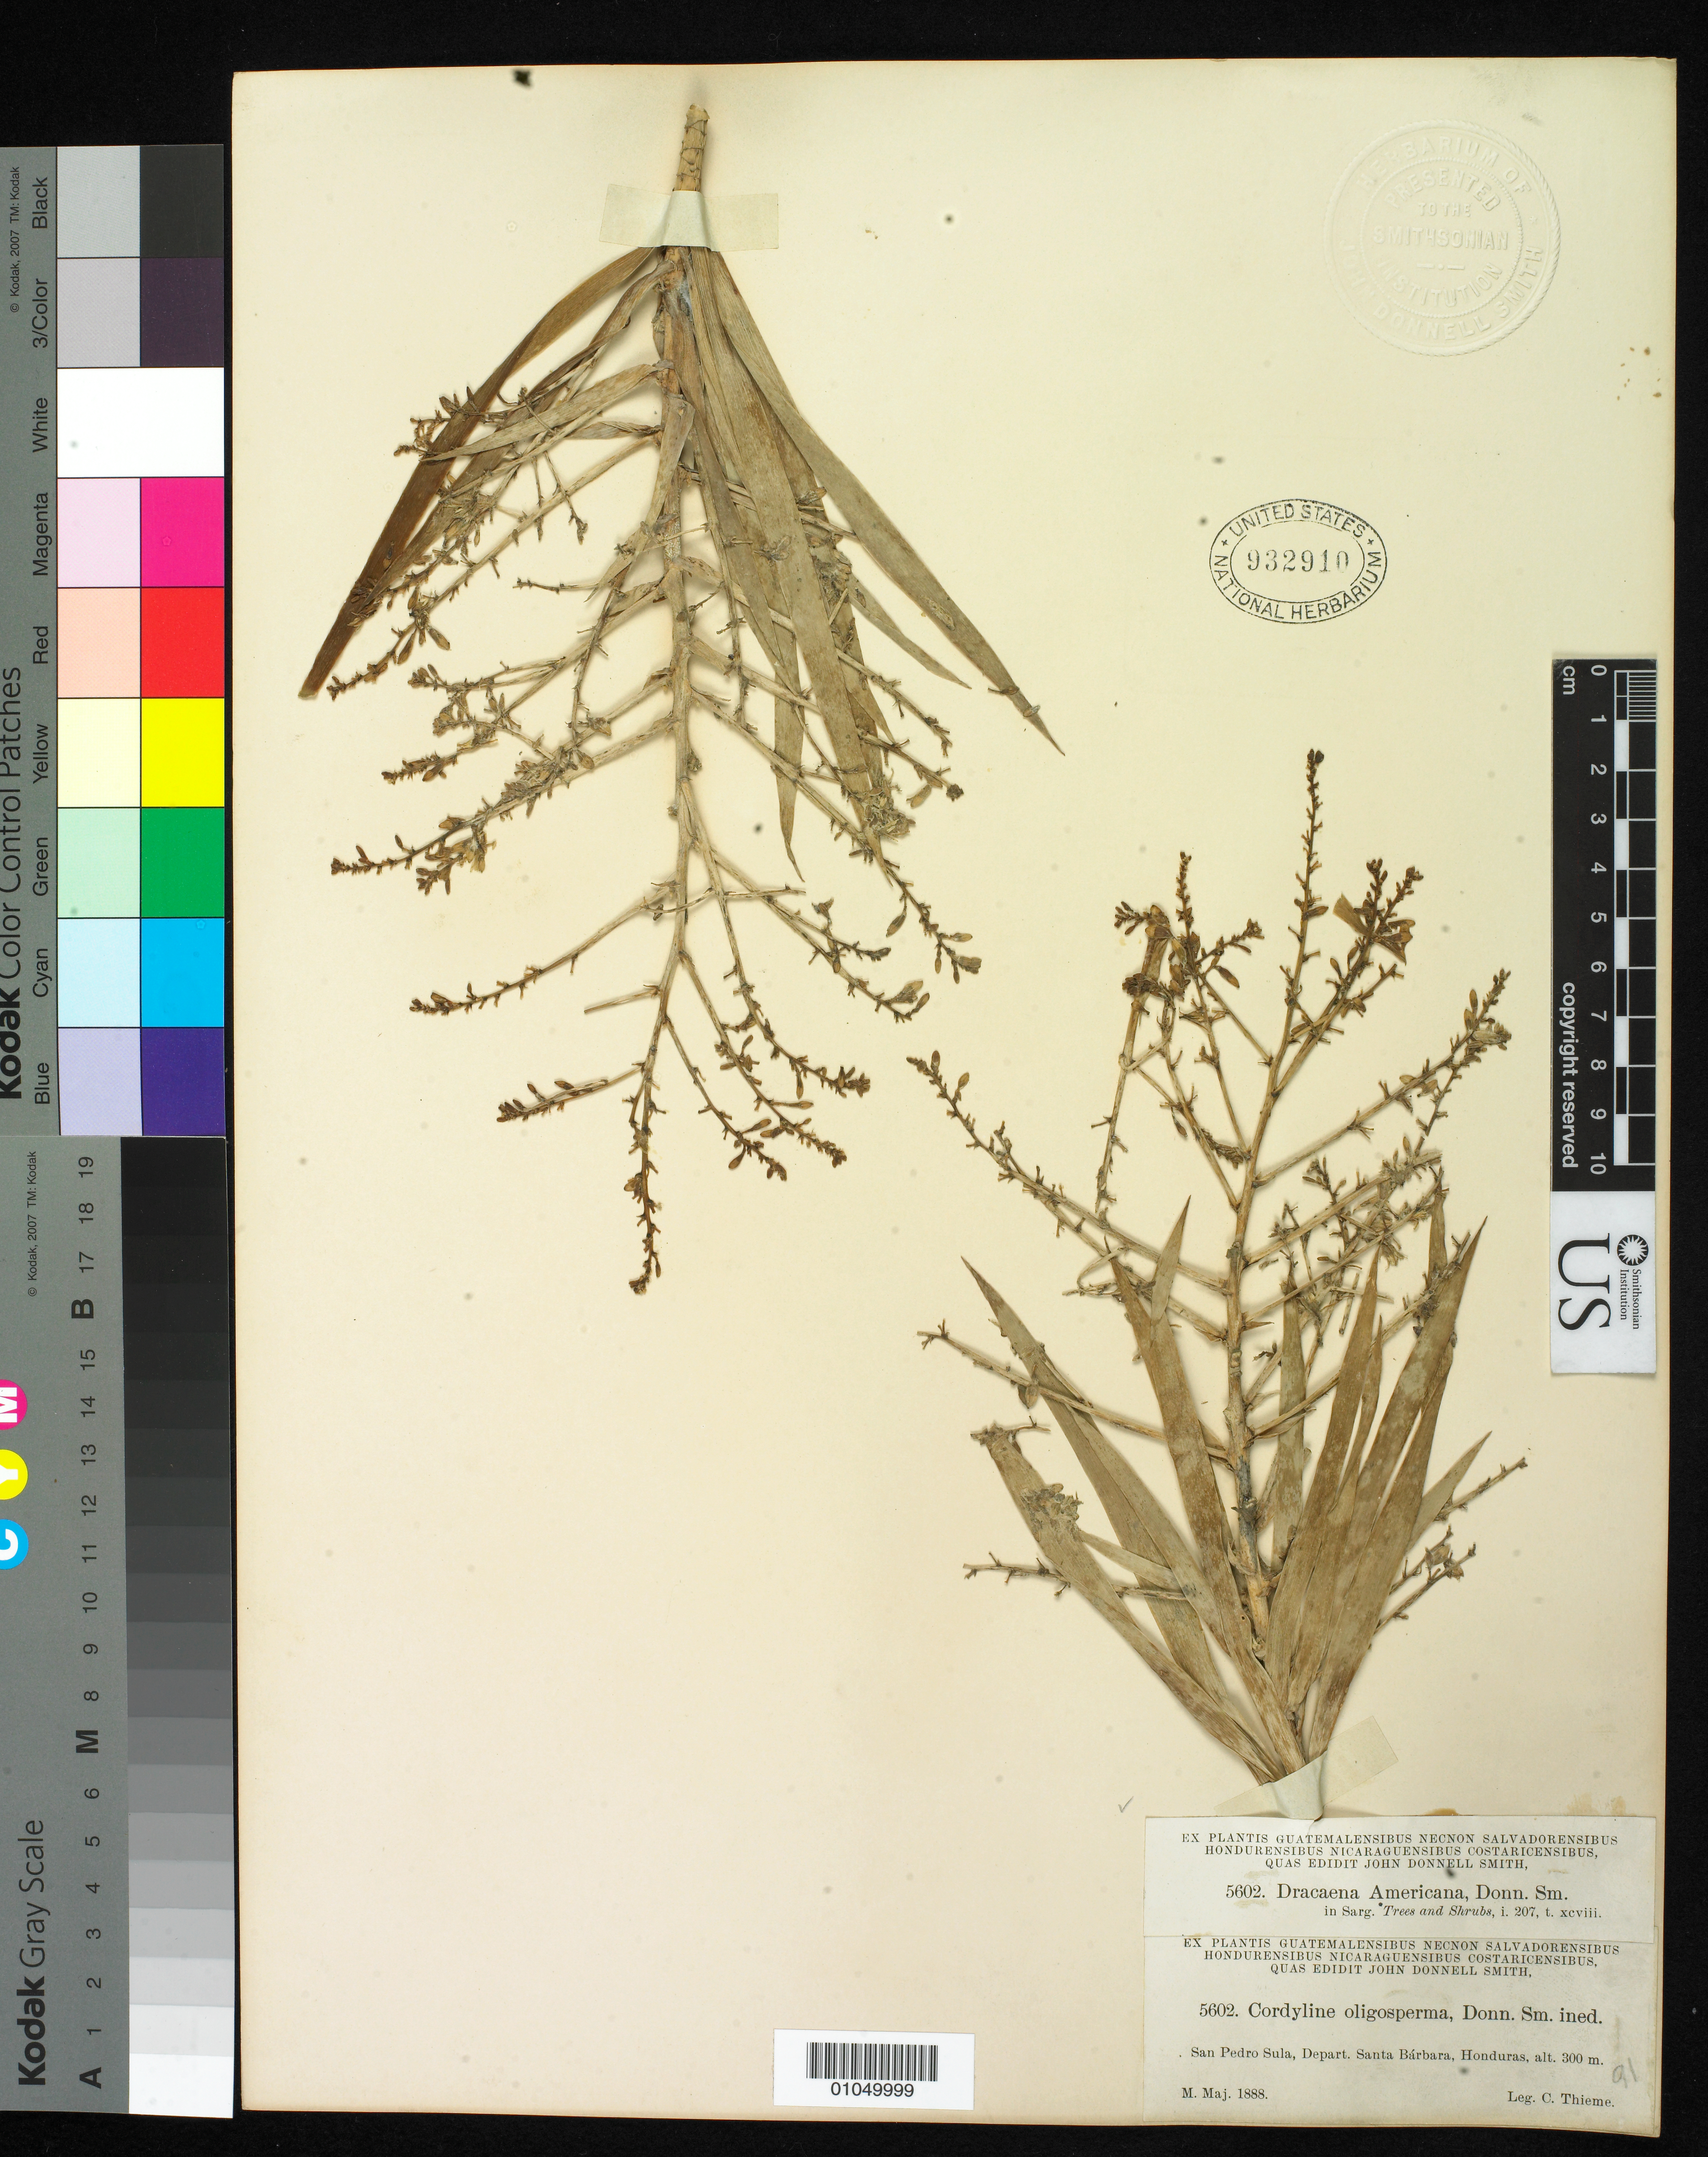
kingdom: Plantae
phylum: Tracheophyta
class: Liliopsida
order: Asparagales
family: Asparagaceae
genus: Dracaena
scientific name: Dracaena americana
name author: Donn. Sm. in Sarg.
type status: Isolectotype; Isosyntype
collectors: C. Thieme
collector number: J.D.S. 5602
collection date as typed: May 1888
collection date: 1888-05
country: Honduras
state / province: Santa Bárbara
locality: San Pedro Sula.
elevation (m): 300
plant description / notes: Specimen ex John Donnell Smith herbarium. Note that Thieme "5602" (as numbered by Donnell Smith) includes 3 different collections by Thieme, made on 3 different dates; protologue only cites collection of May 1888. This specimen, collected March 1888, is not cited in the protologue; although it is certainly original material, it cannot be considered a syntype.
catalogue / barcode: US 932910